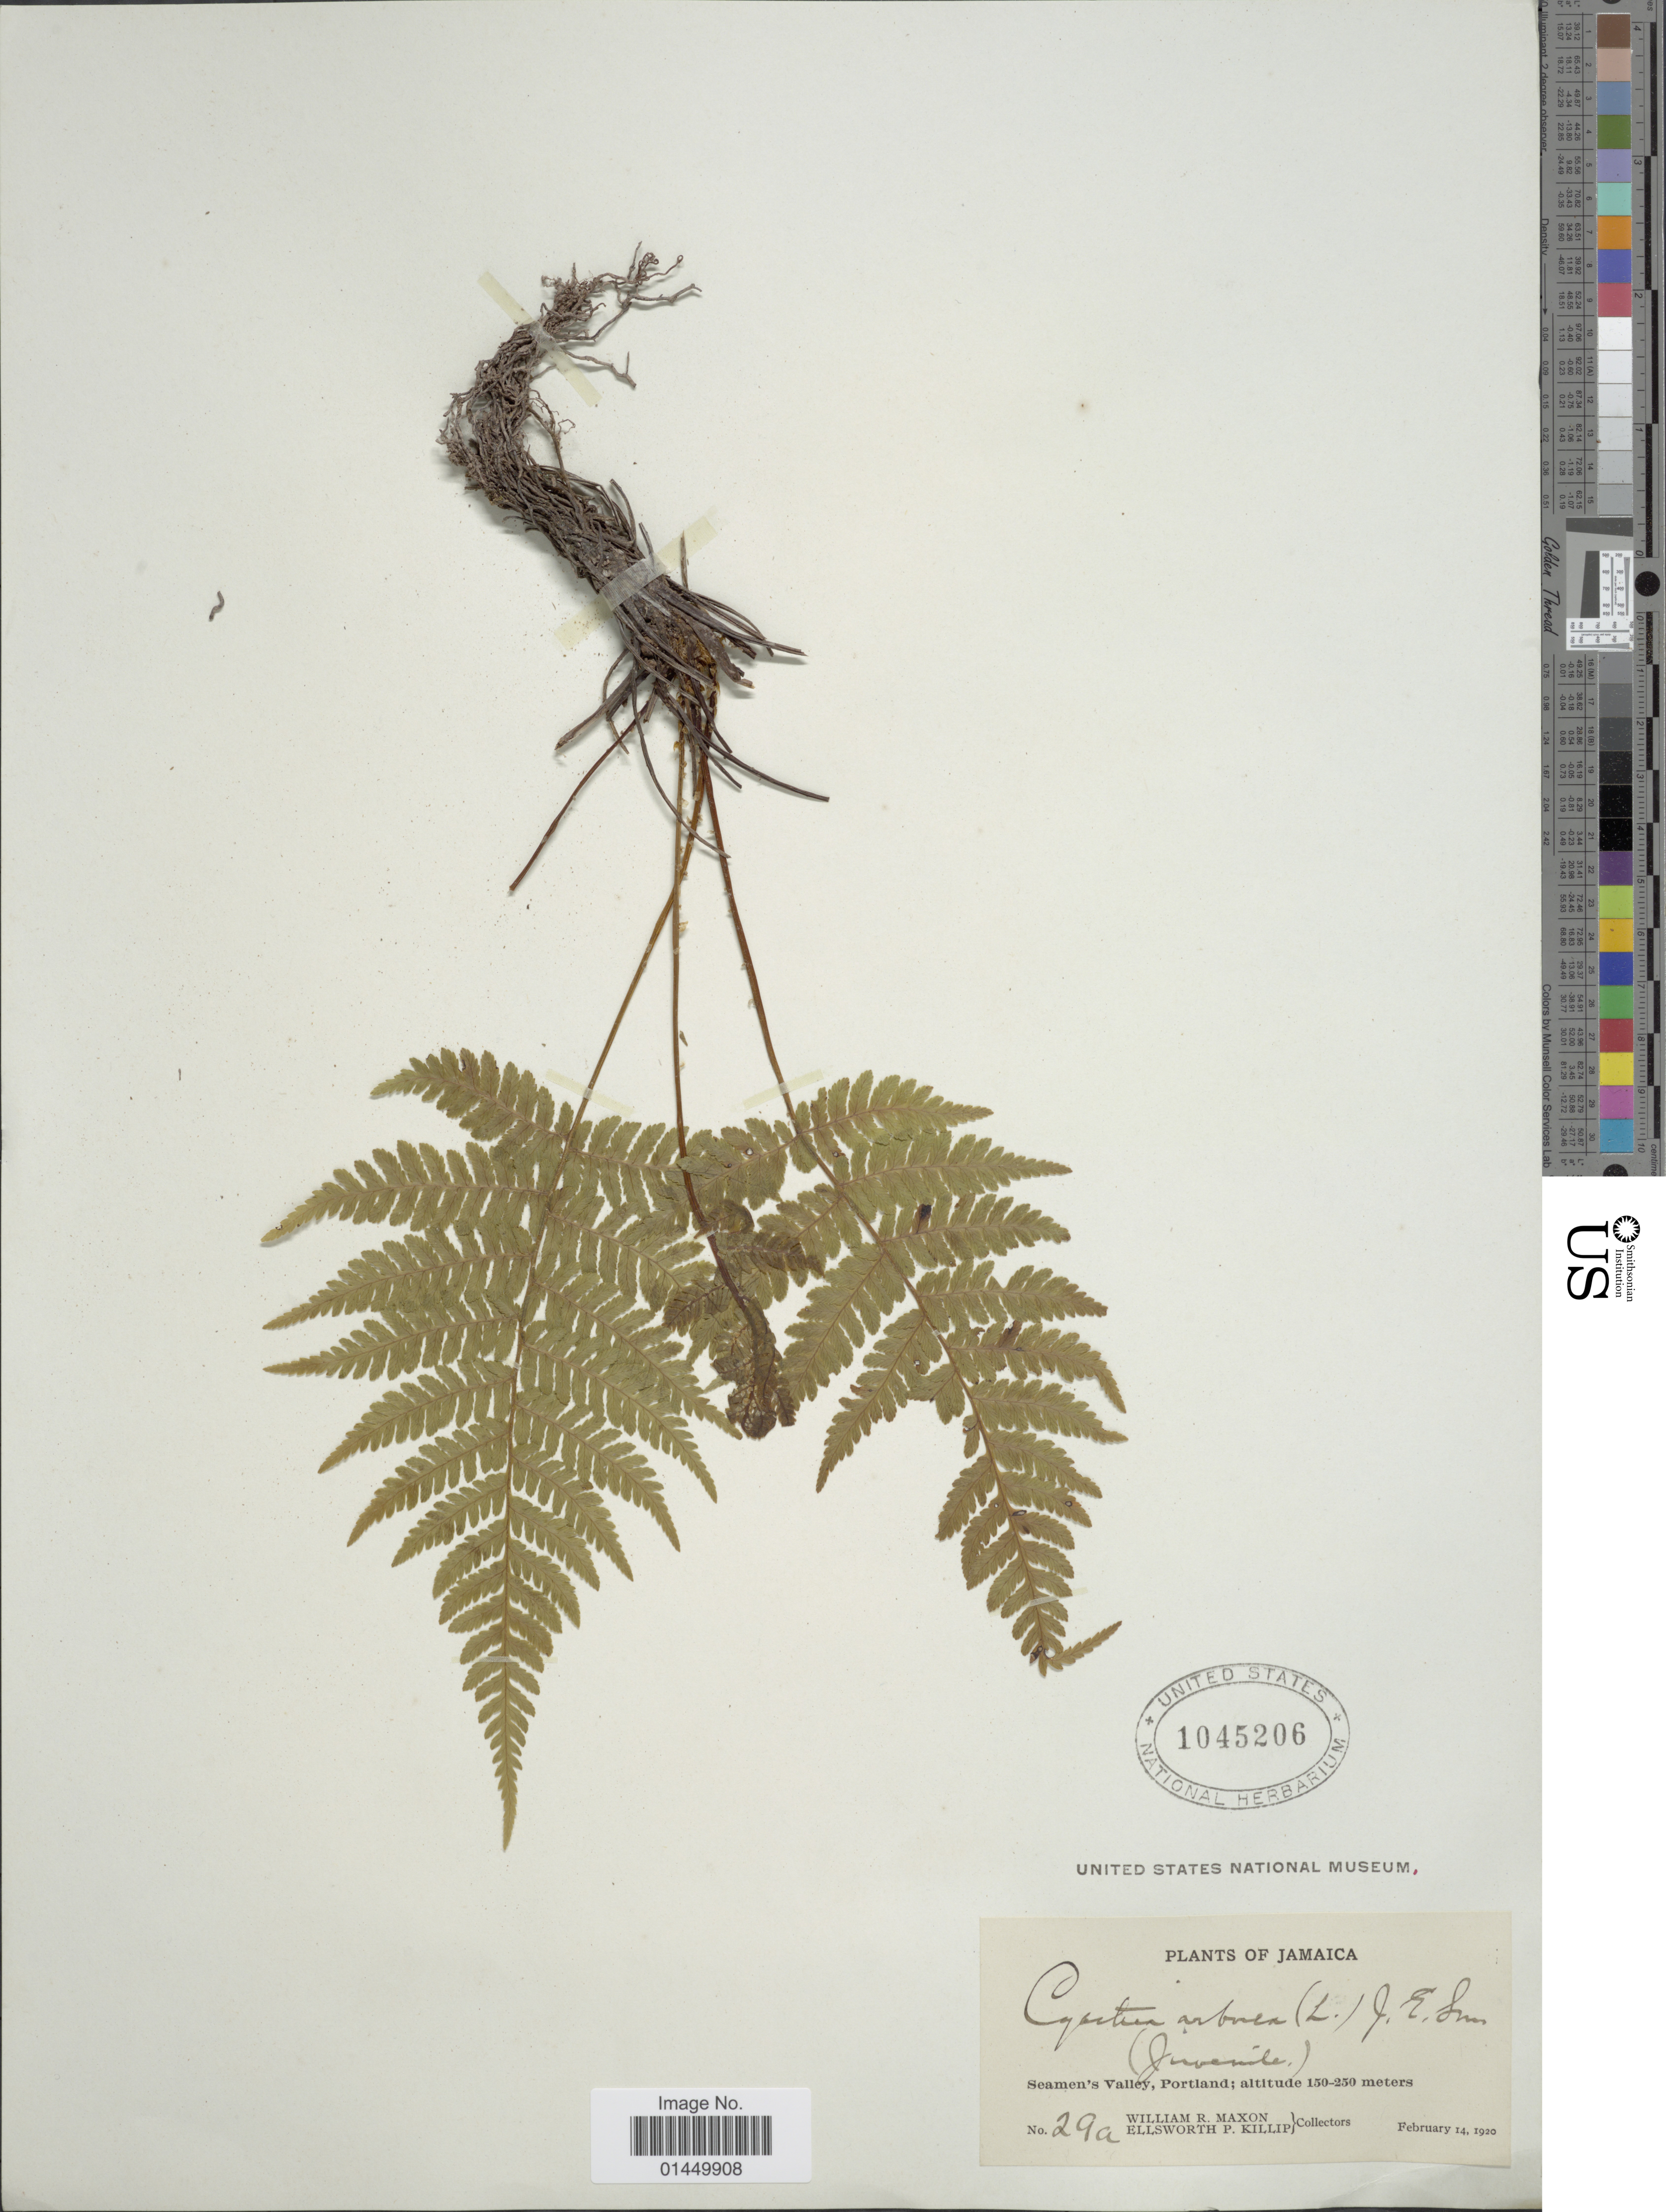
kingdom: Plantae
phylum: Tracheophyta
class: Polypodiopsida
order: Cyatheales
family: Cyatheaceae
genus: Cyathea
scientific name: Cyathea arborea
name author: (L.) Sm.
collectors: W. R. Maxon & E. P. Killip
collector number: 29a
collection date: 1920-02-14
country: Jamaica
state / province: Portland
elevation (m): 150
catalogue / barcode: US 1045206